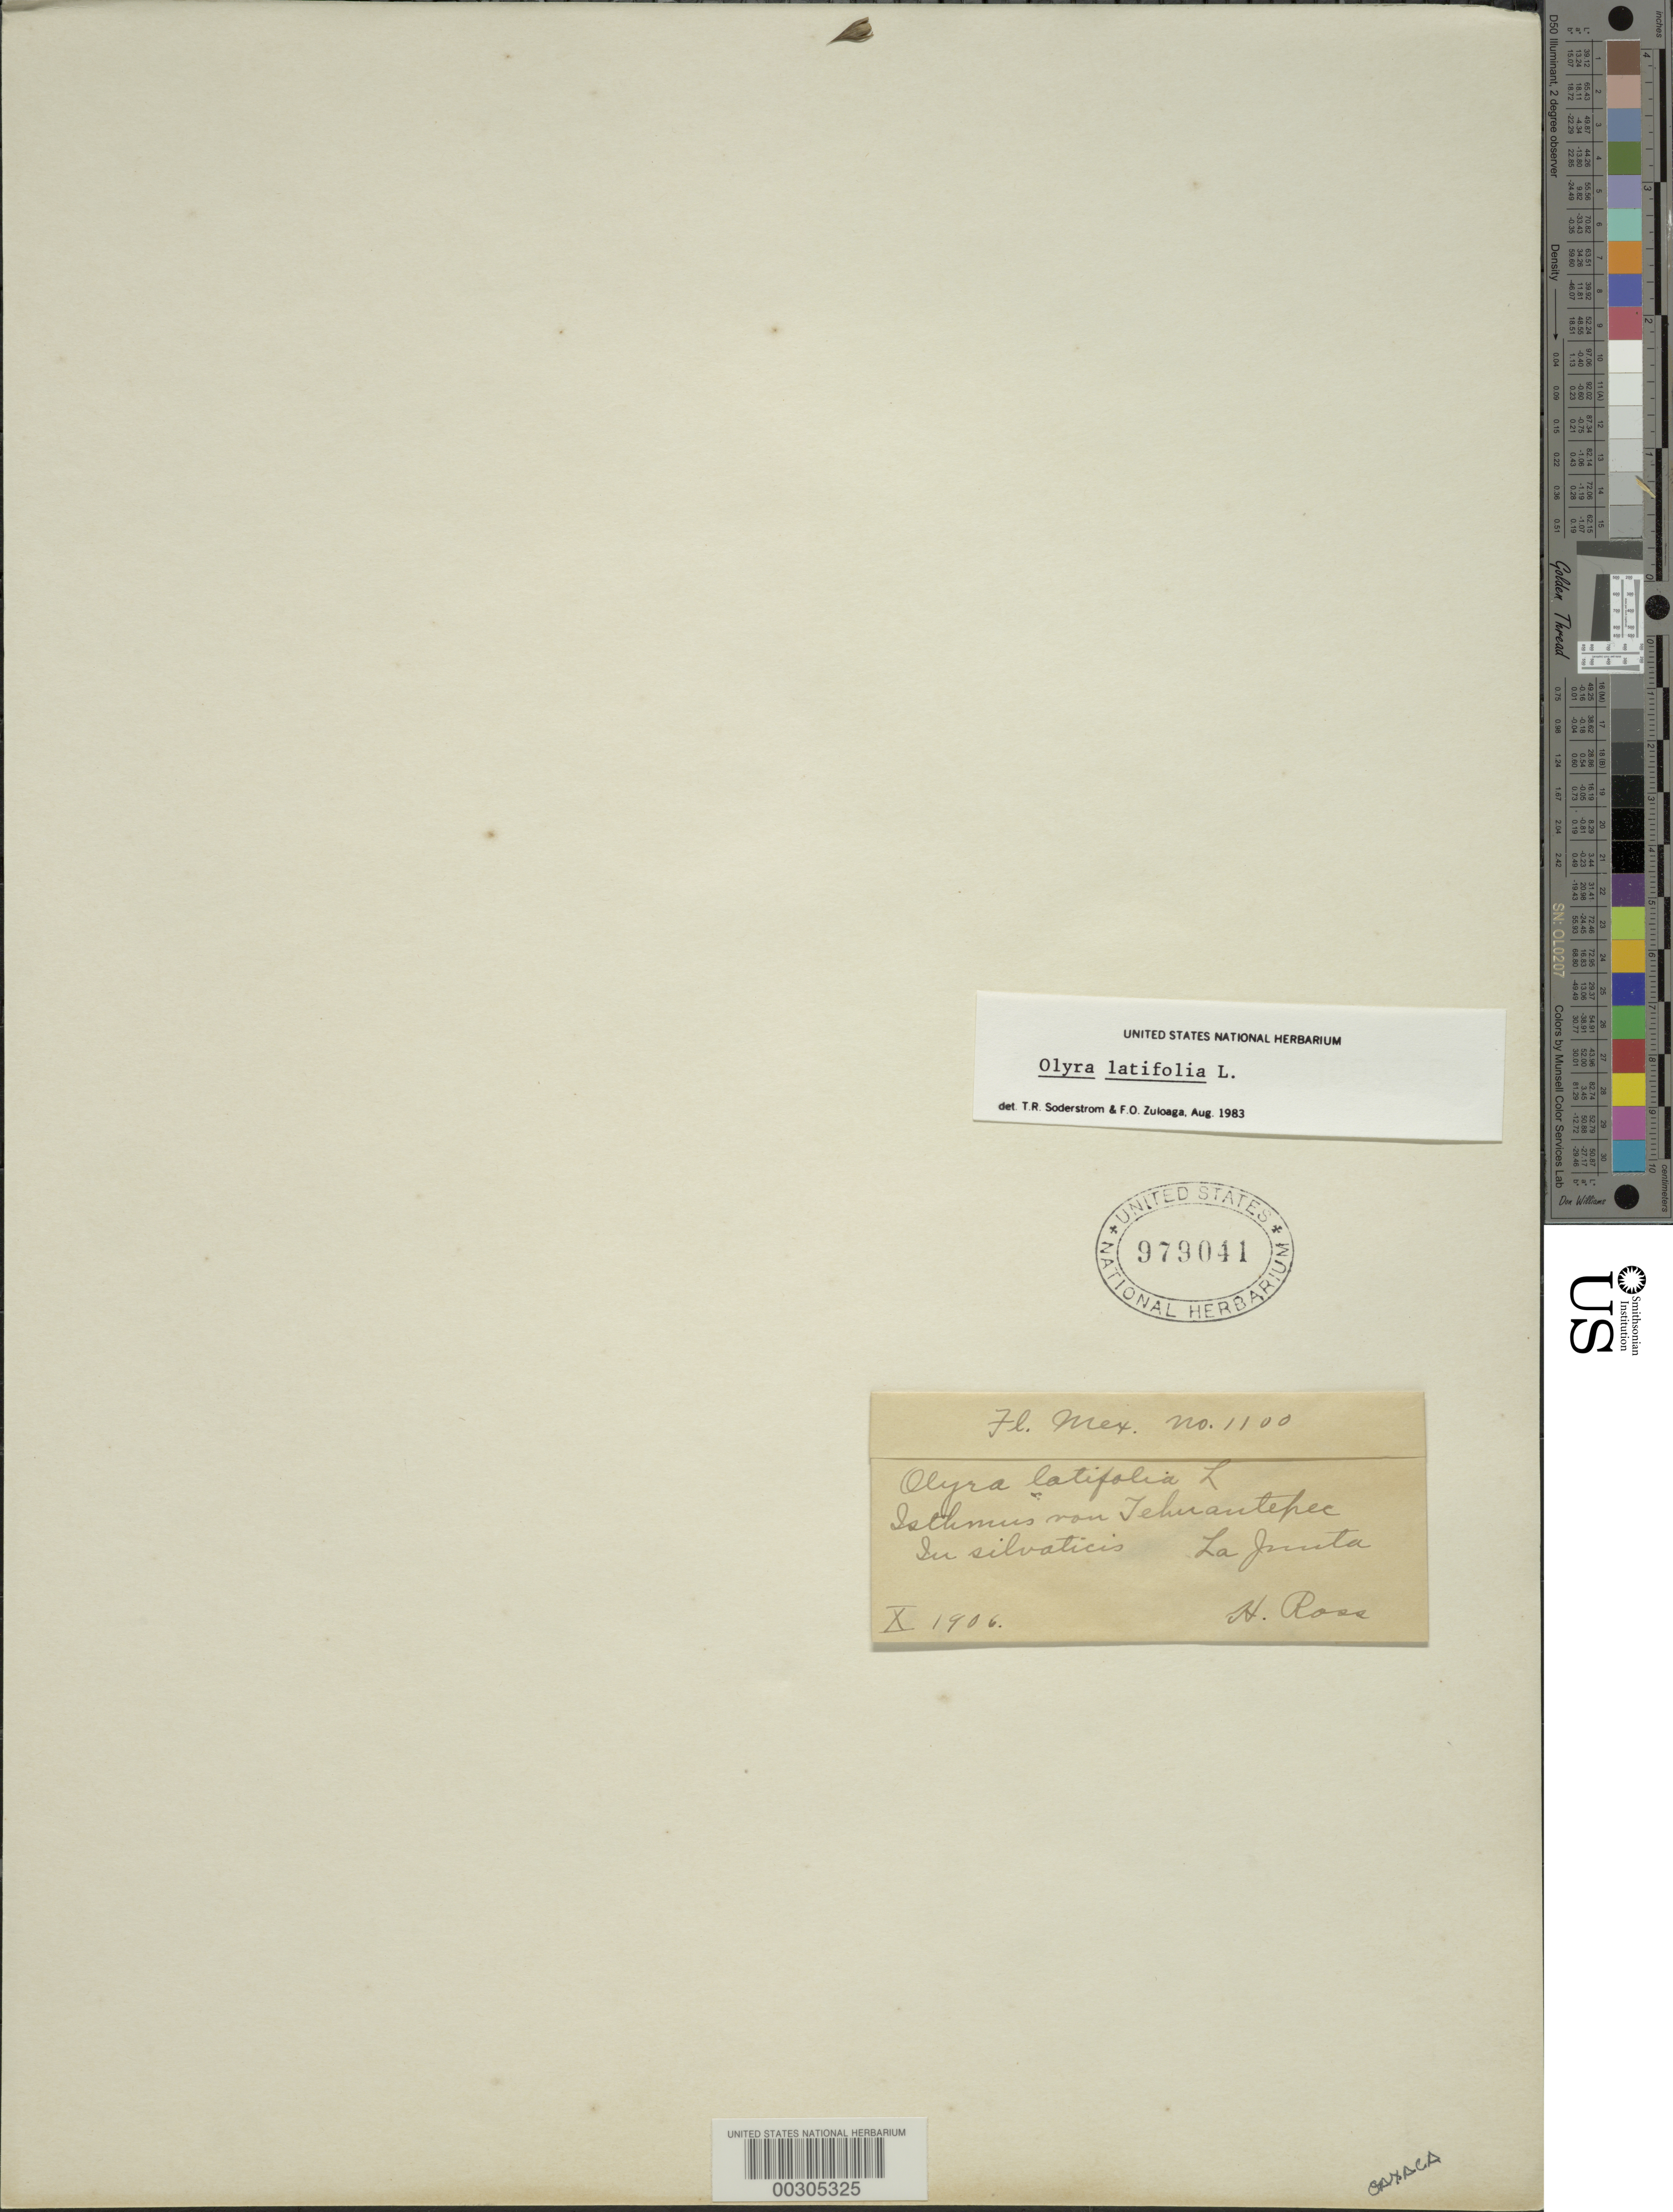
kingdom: Plantae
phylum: Tracheophyta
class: Liliopsida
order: Poales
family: Poaceae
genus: Olyra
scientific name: Olyra latifolia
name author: L.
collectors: H. Ross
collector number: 1100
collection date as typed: Oct 1906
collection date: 1906-10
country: Mexico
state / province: Oaxaca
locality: Isthmus of Tehuantepec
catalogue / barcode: US 979041